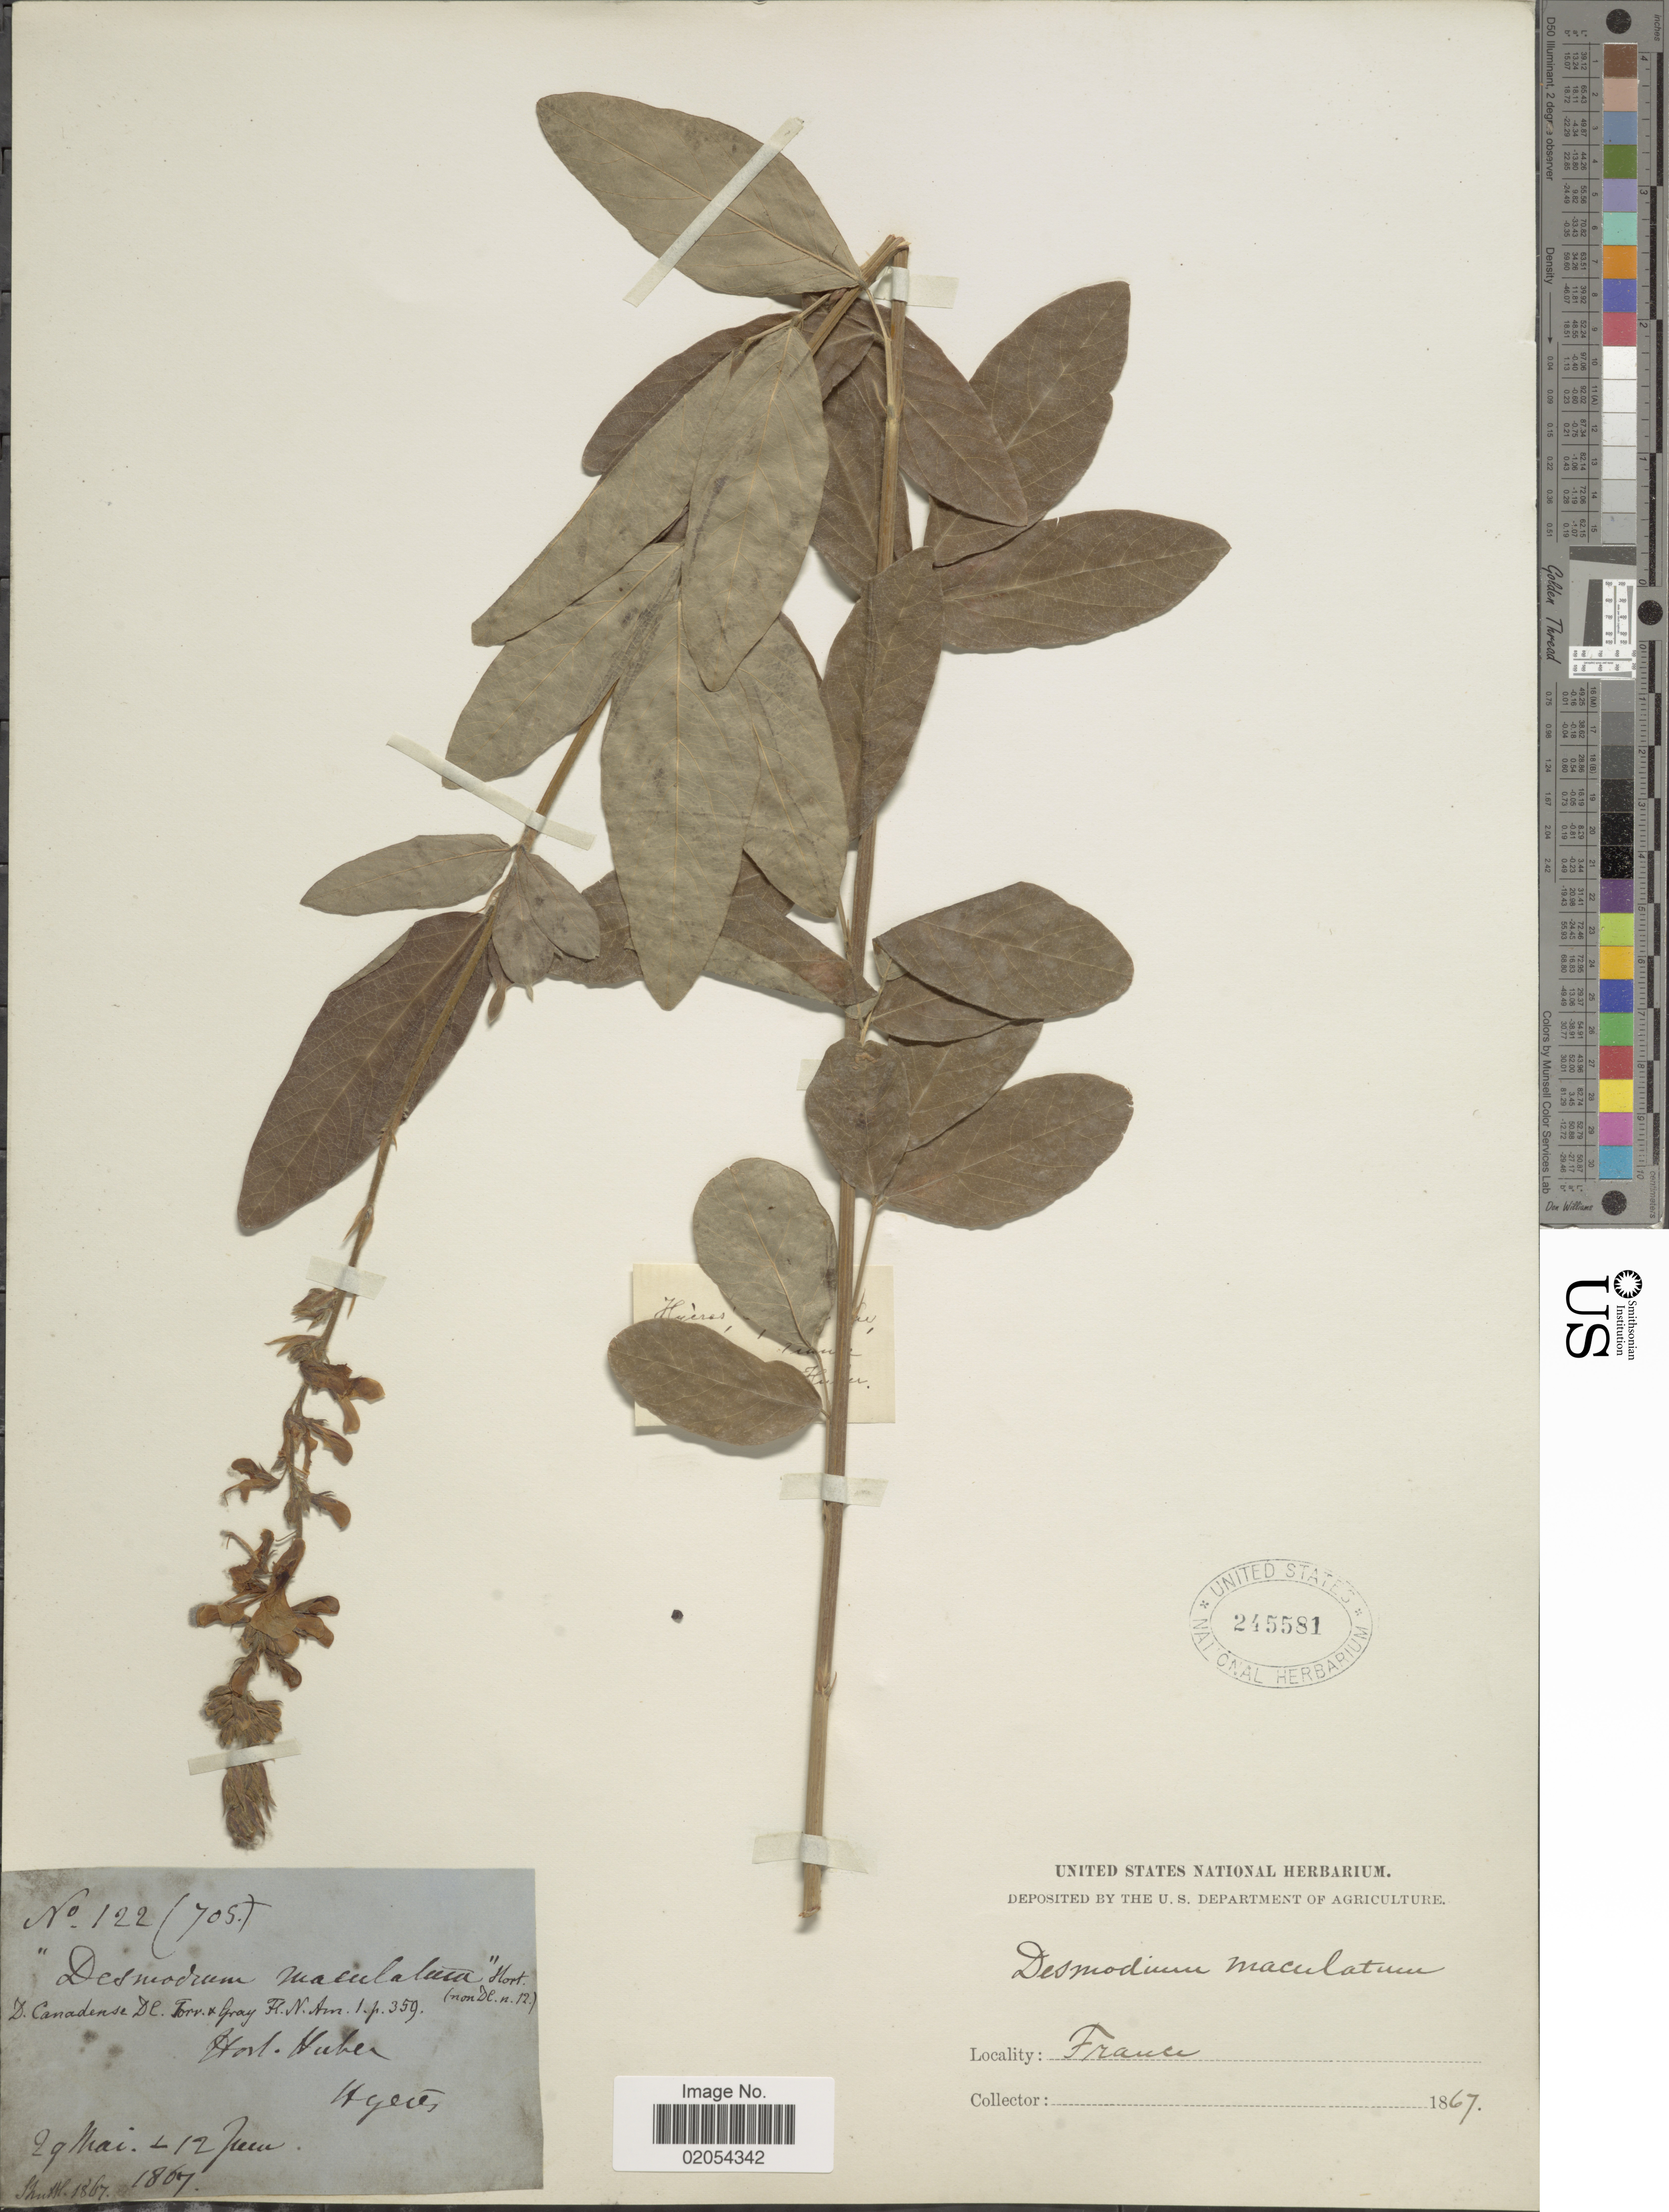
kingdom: Plantae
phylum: Tracheophyta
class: Magnoliopsida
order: Fabales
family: Fabaceae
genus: Desmodium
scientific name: Desmodium canadense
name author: (L.) DC.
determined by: Strong, Mark T., (BOT), Smithsonian Institution - National Museum of Natural History (UNITED STATES)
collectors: ex herb. United States National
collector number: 122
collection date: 1867-05-29/1867-06-12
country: France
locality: France, Hort. Huber, Hyedes. [interpreted]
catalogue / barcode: US 245581